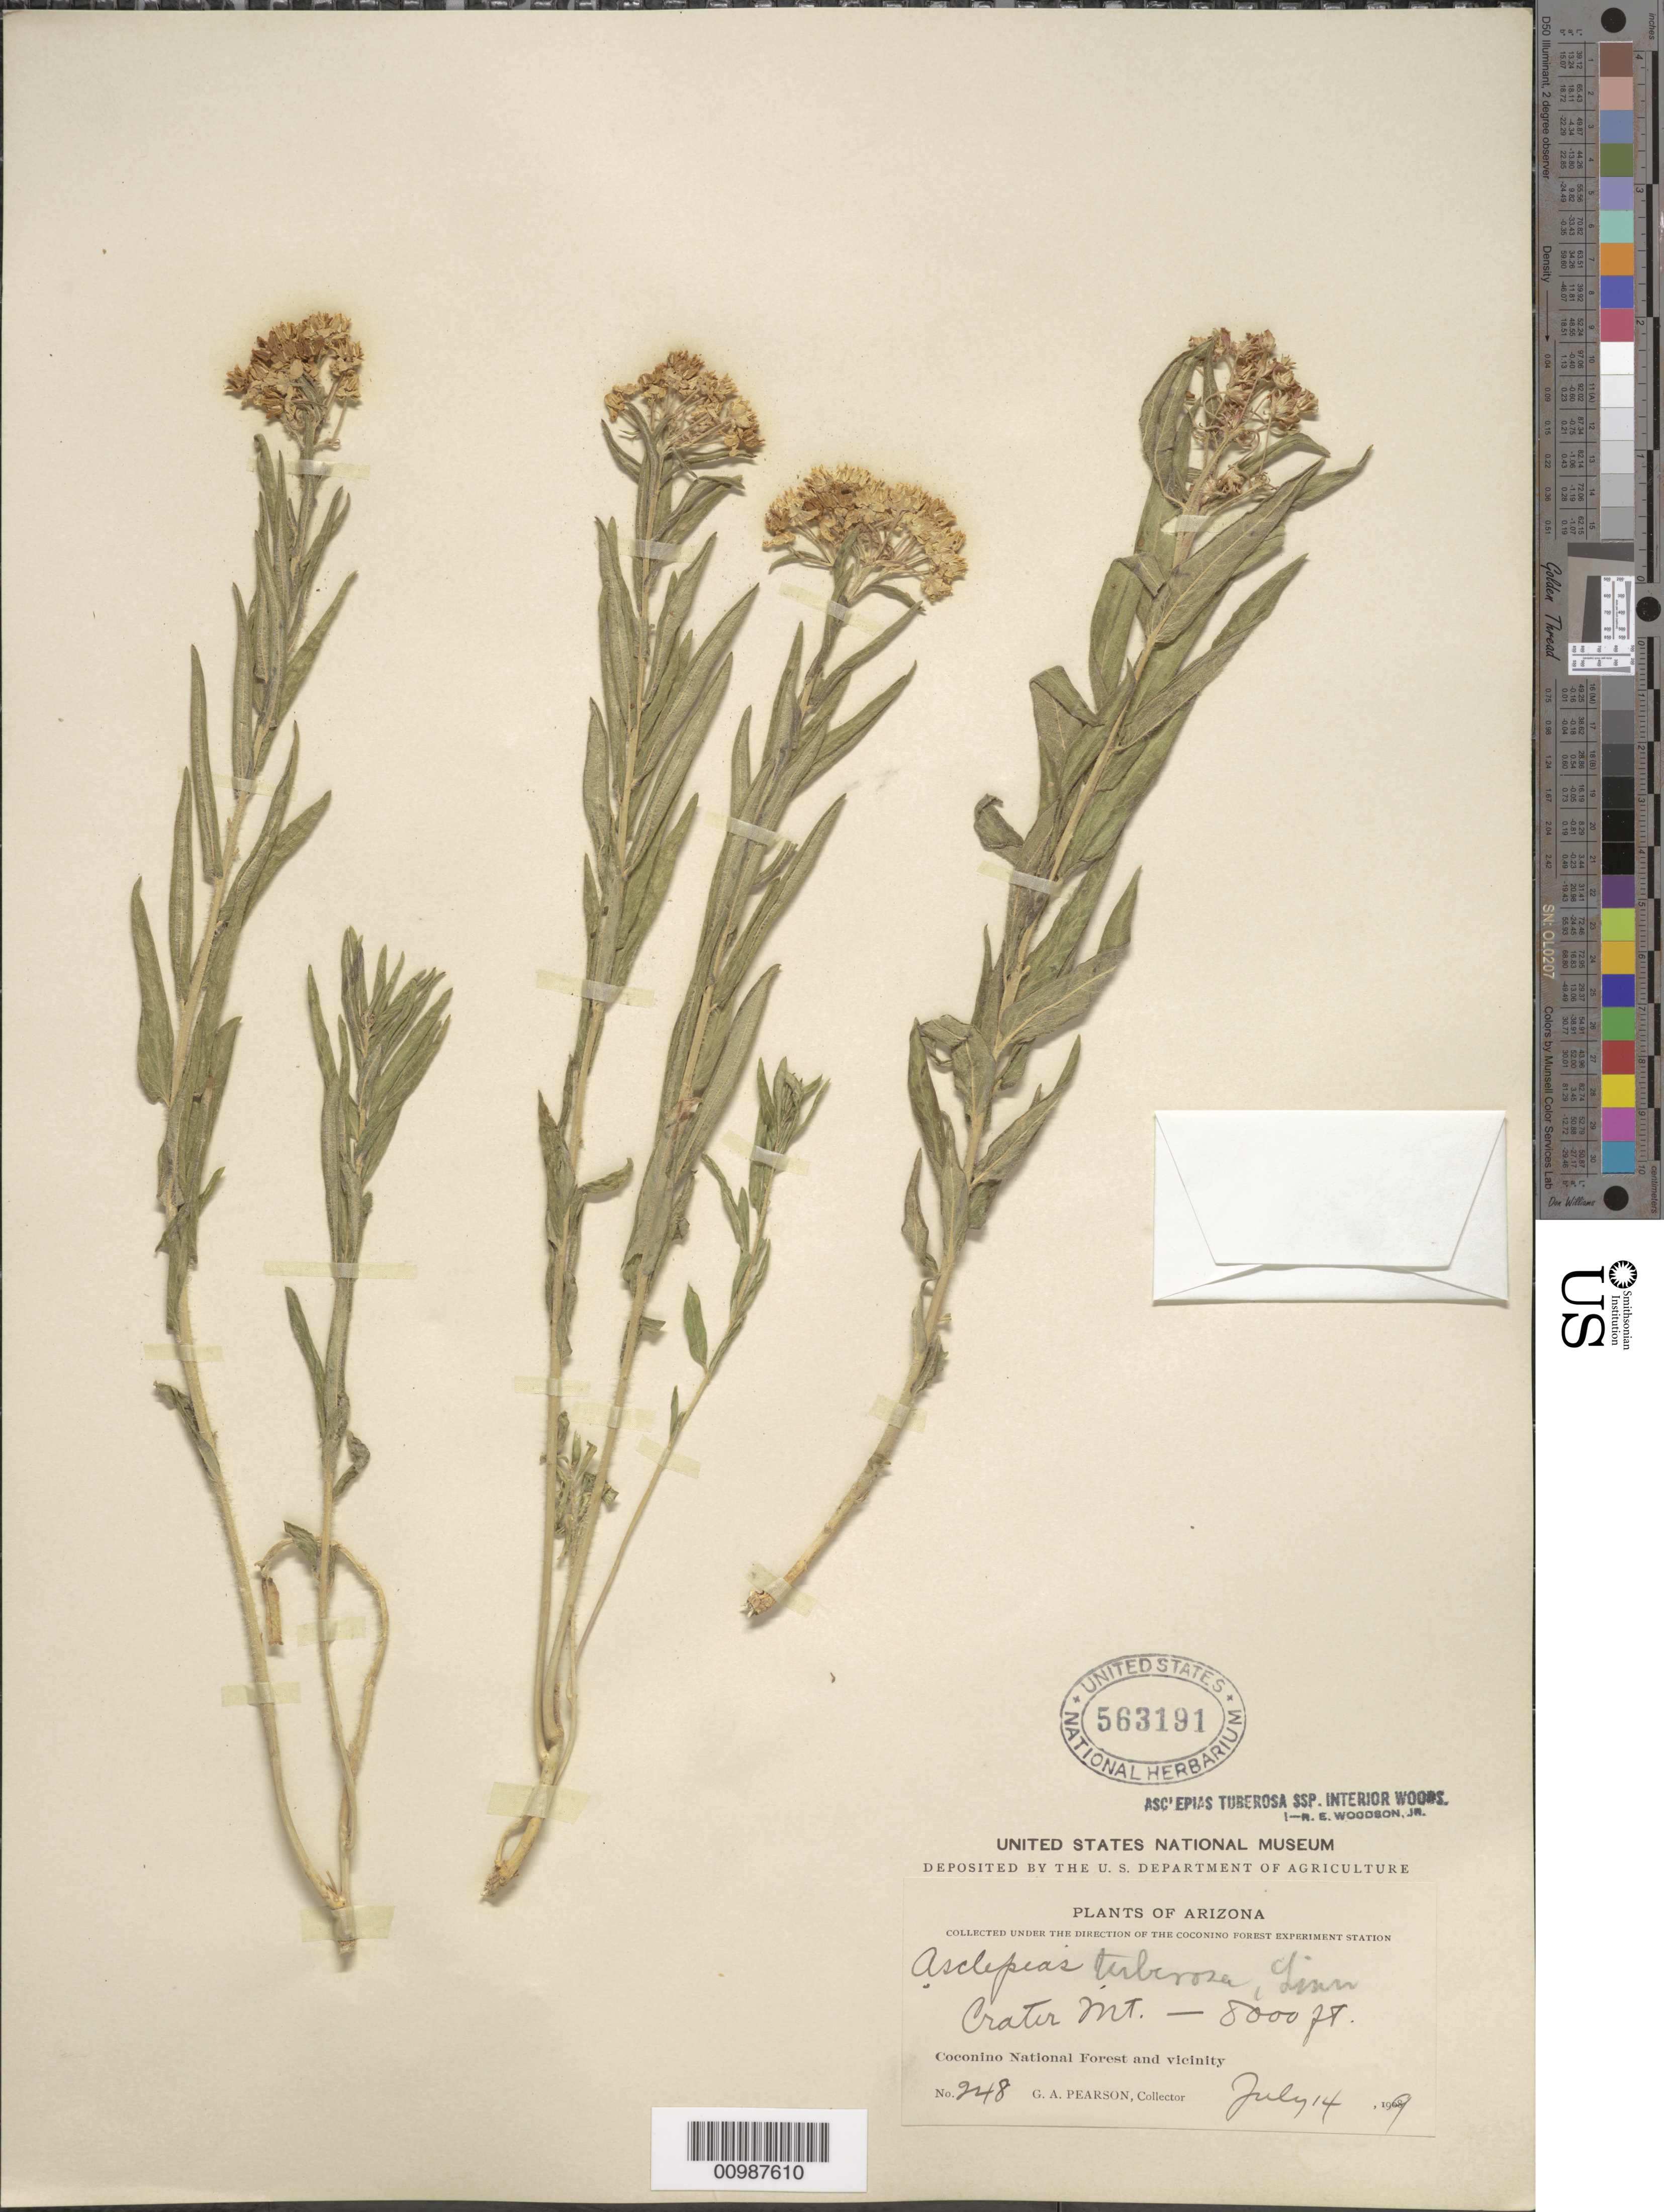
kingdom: Plantae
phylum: Tracheophyta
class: Magnoliopsida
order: Gentianales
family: Apocynaceae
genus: Asclepias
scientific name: Asclepias tuberosa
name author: L.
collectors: G. A. Pearson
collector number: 248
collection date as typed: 14 Jul 1909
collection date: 1909-07-14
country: United States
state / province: Arizona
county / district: Yavapai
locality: Crater Mountain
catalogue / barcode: US 563191